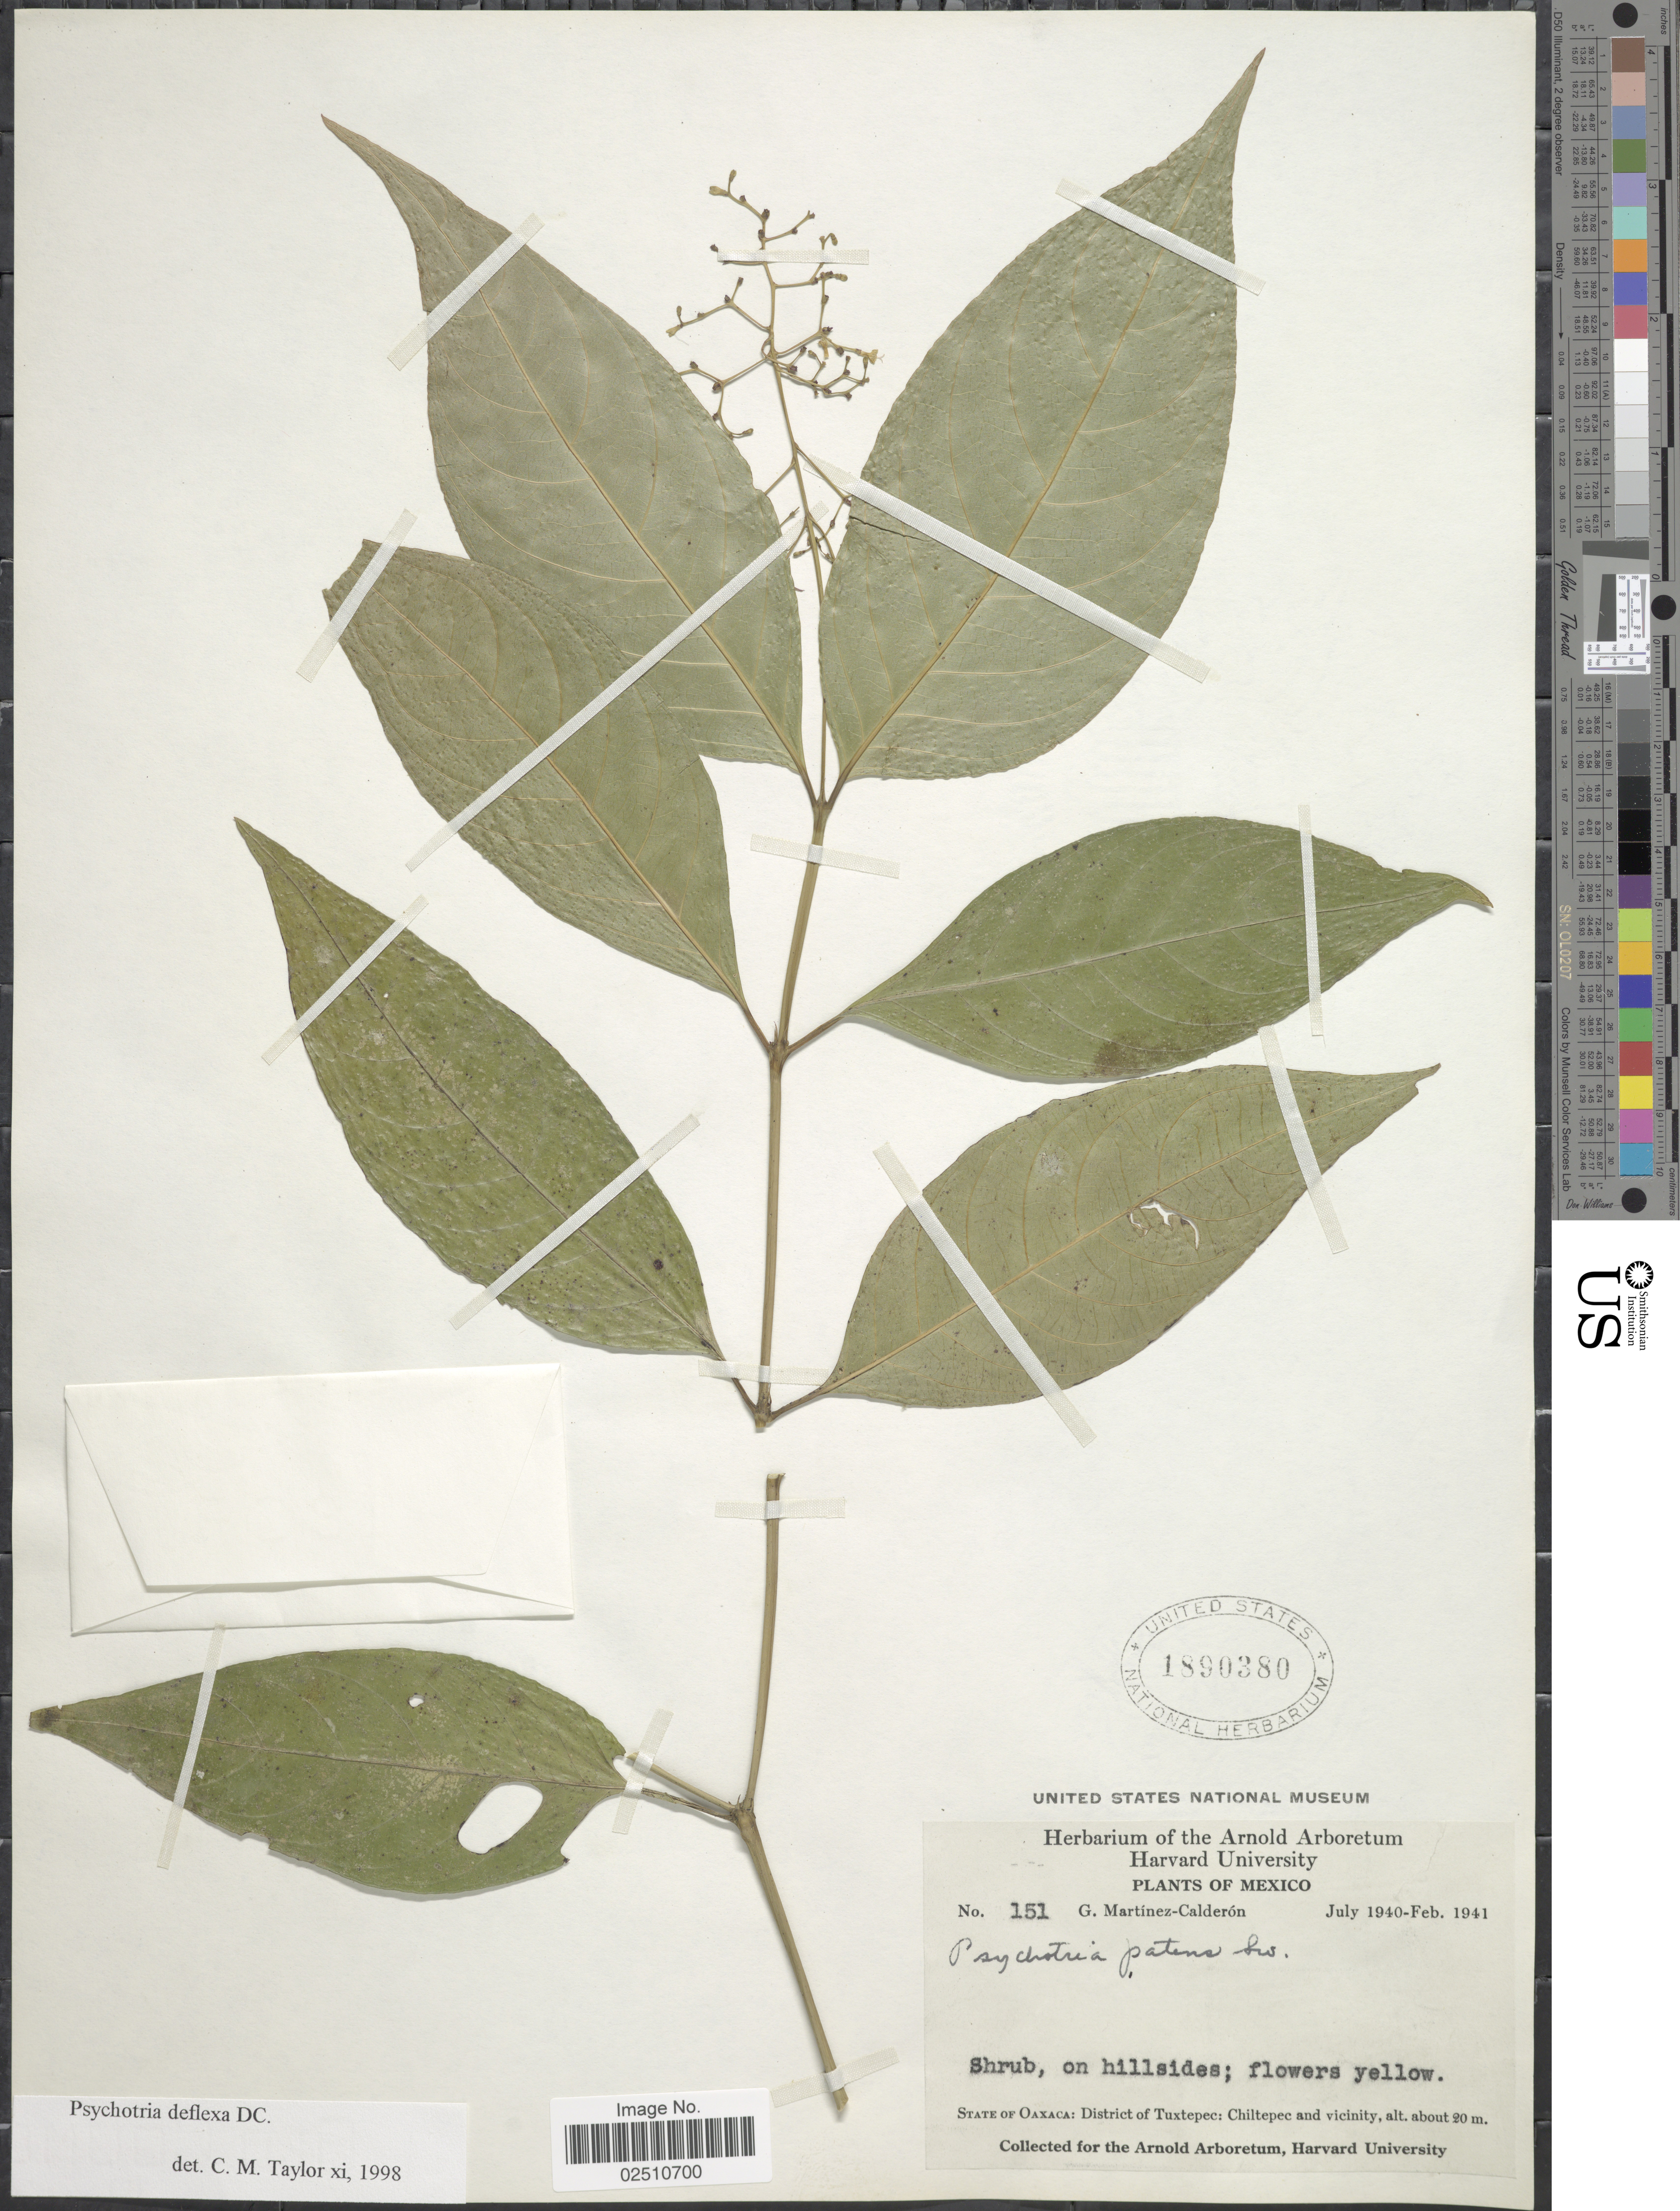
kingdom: Plantae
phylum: Tracheophyta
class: Magnoliopsida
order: Gentianales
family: Rubiaceae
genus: Psychotria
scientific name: Psychotria deflexa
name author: DC.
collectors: G. Martínez Calderón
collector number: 151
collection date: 1940-07/1941-02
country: Mexico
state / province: Oaxaca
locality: District of Tuxtepec, Chiltepec and Vicinity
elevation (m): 20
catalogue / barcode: US 1890380